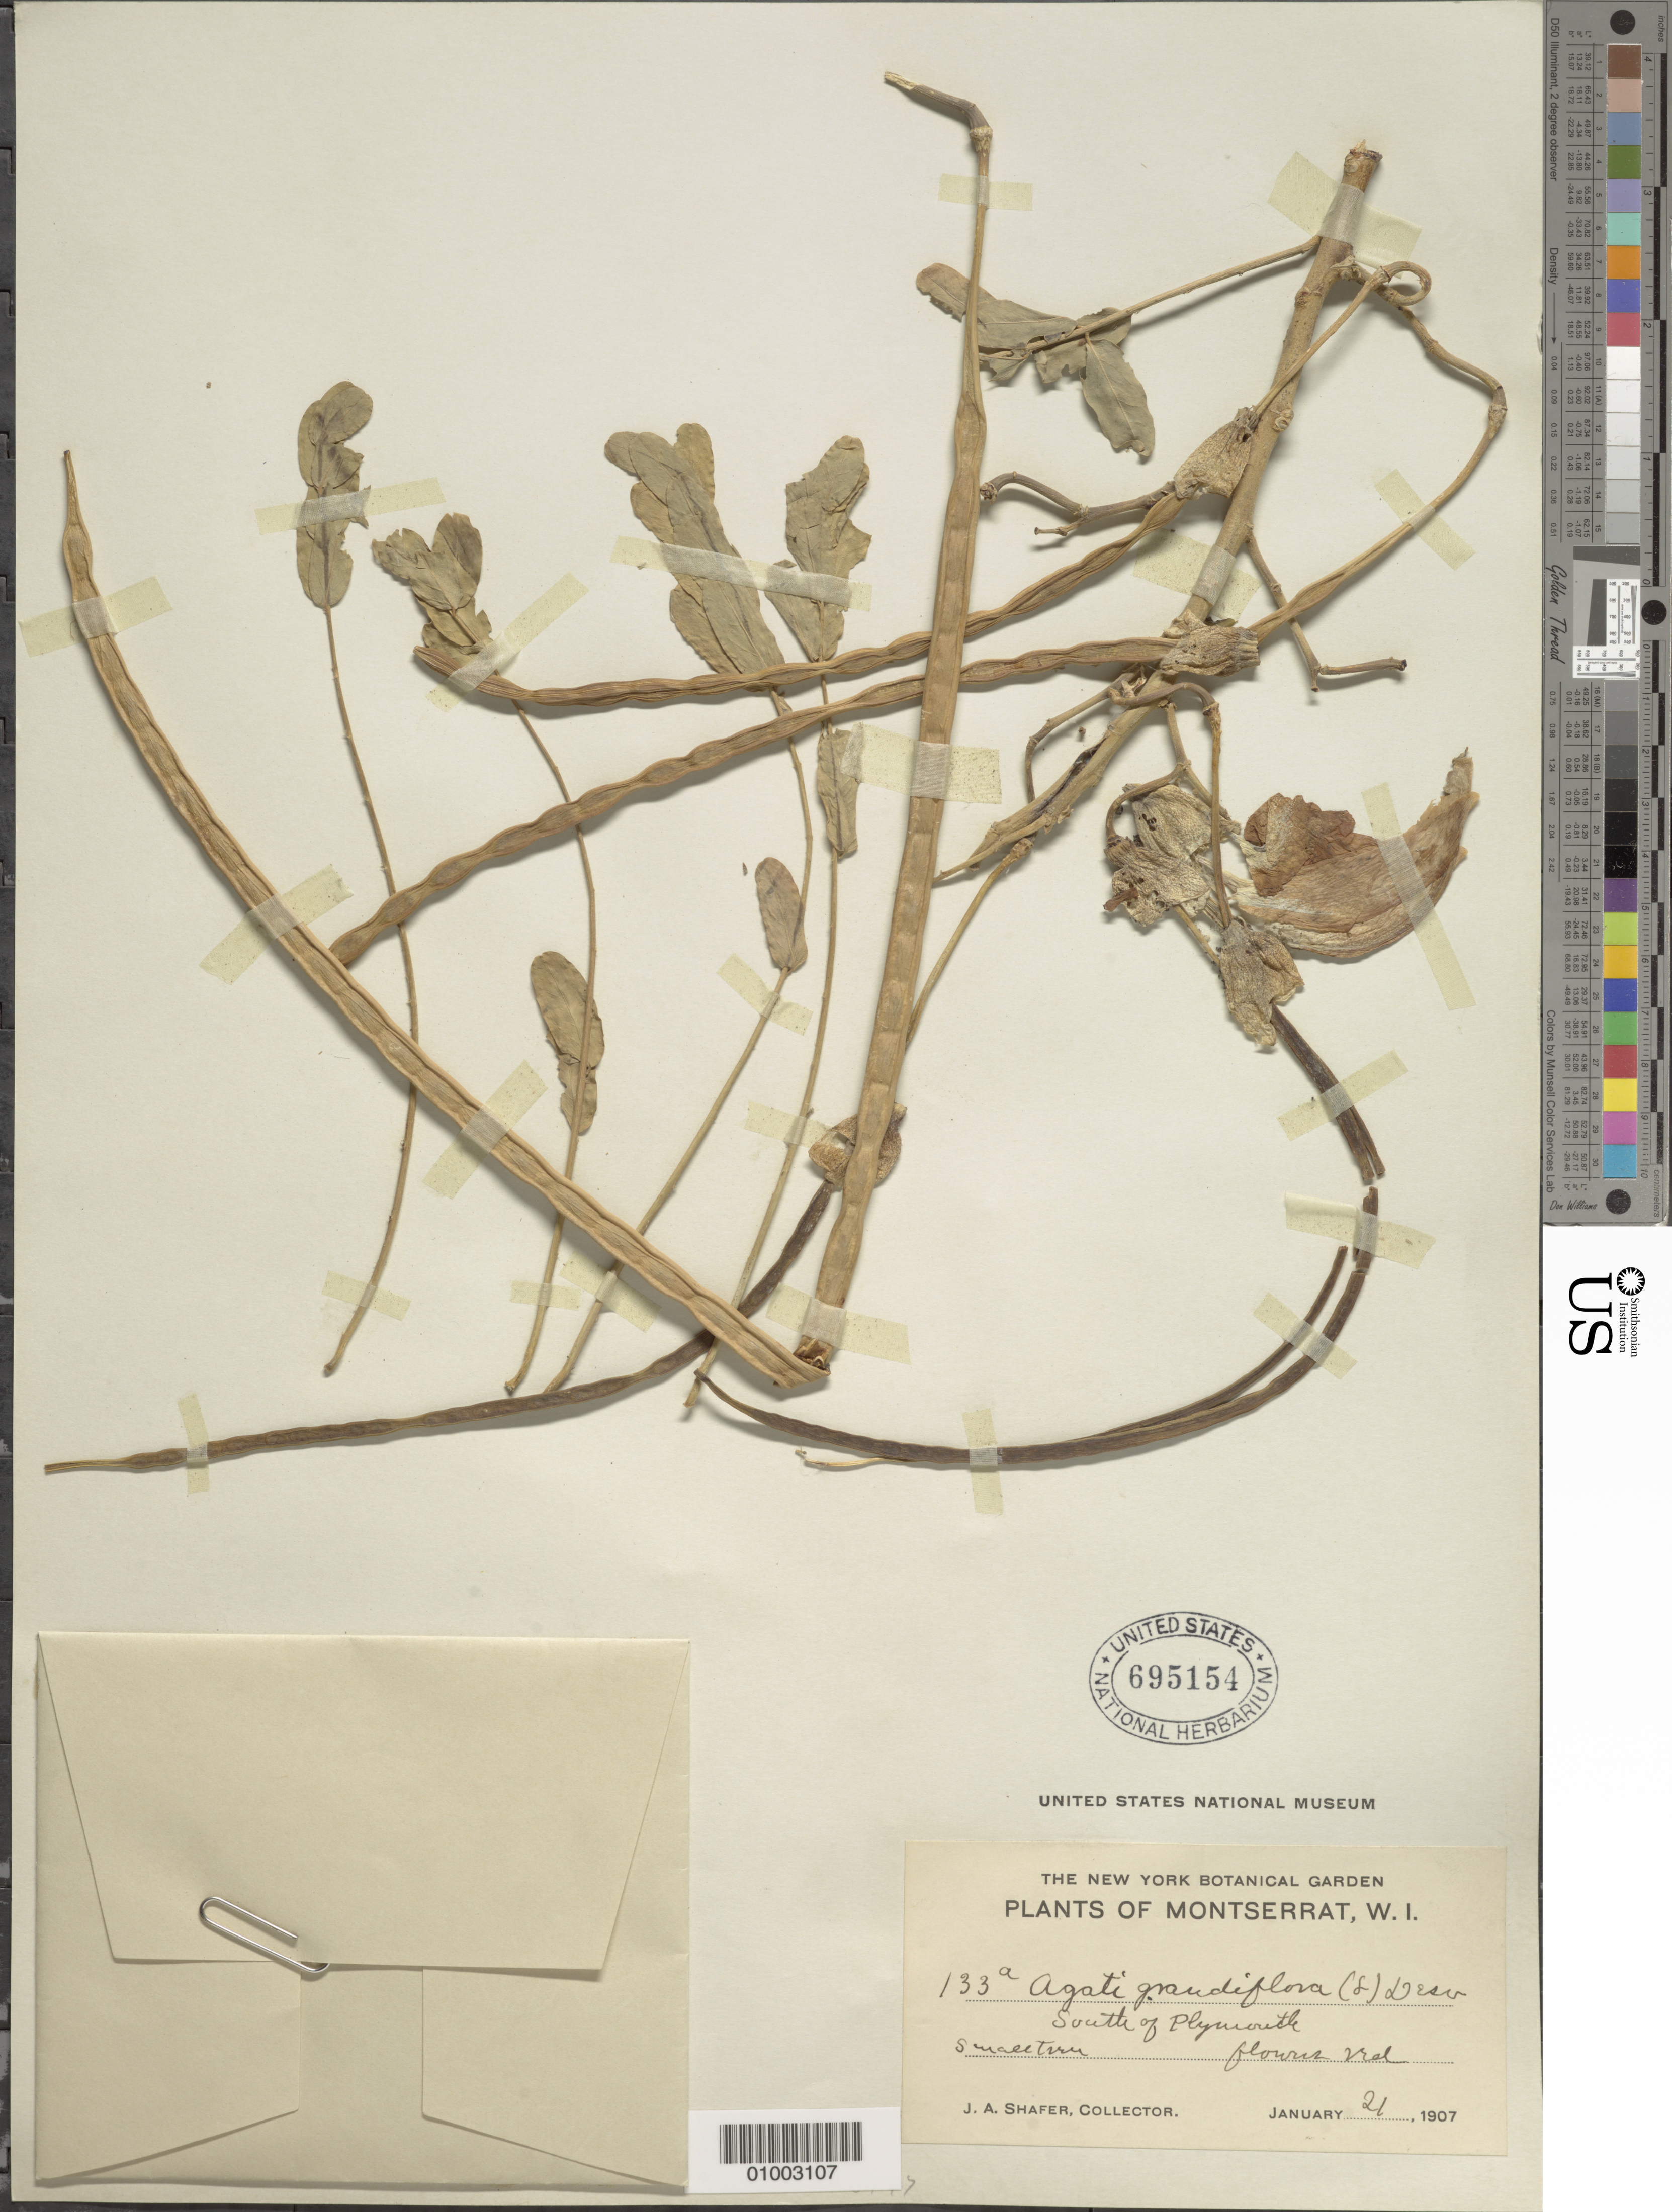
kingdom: Plantae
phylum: Tracheophyta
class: Magnoliopsida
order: Fabales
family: Fabaceae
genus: Sesbania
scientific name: Sesbania grandiflora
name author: (L.) Poir.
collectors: J. A. Shafer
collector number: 133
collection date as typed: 21 Jan 1907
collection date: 1907-01-21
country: Montserrat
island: Montserrat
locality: South of Plymouth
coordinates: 0 N, 0 E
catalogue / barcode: US 695154